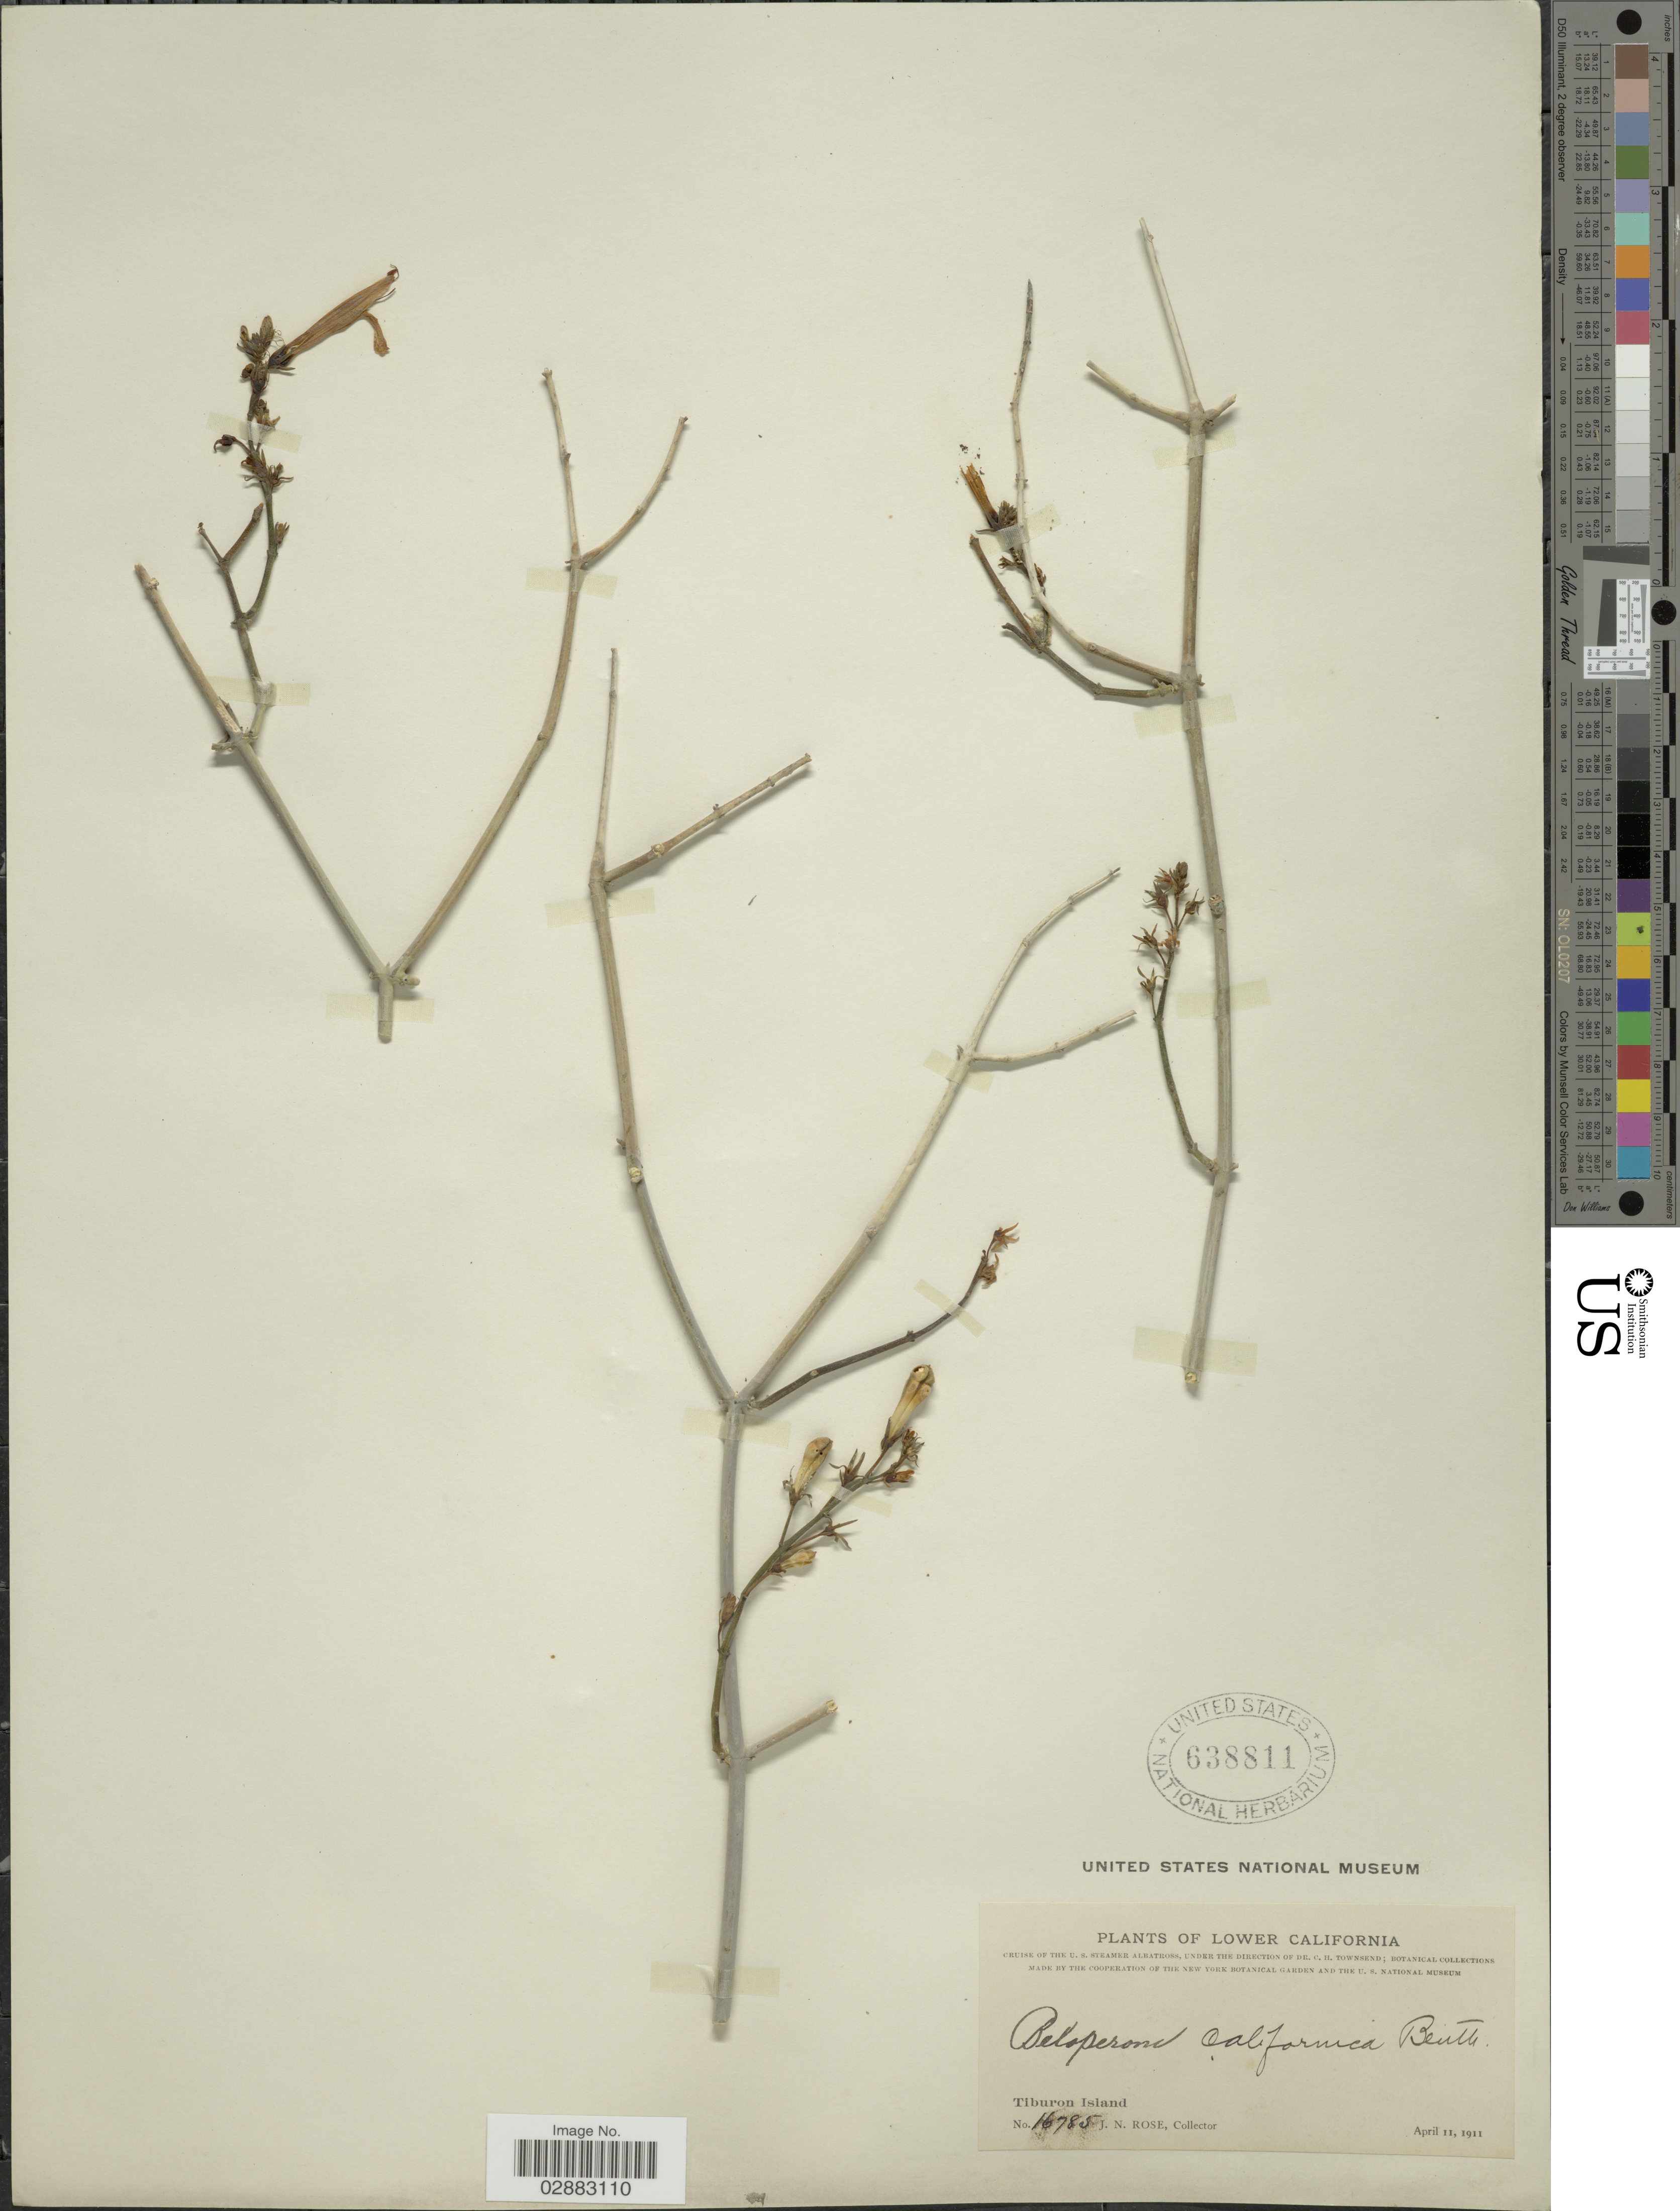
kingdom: Plantae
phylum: Tracheophyta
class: Magnoliopsida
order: Lamiales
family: Acanthaceae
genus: Beloperone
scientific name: Beloperone californica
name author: Benth.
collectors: J. N. Rose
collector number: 16785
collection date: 1911-04-11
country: Mexico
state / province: Sonora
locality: Lower California. Tiburon Island.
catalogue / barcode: US 638811